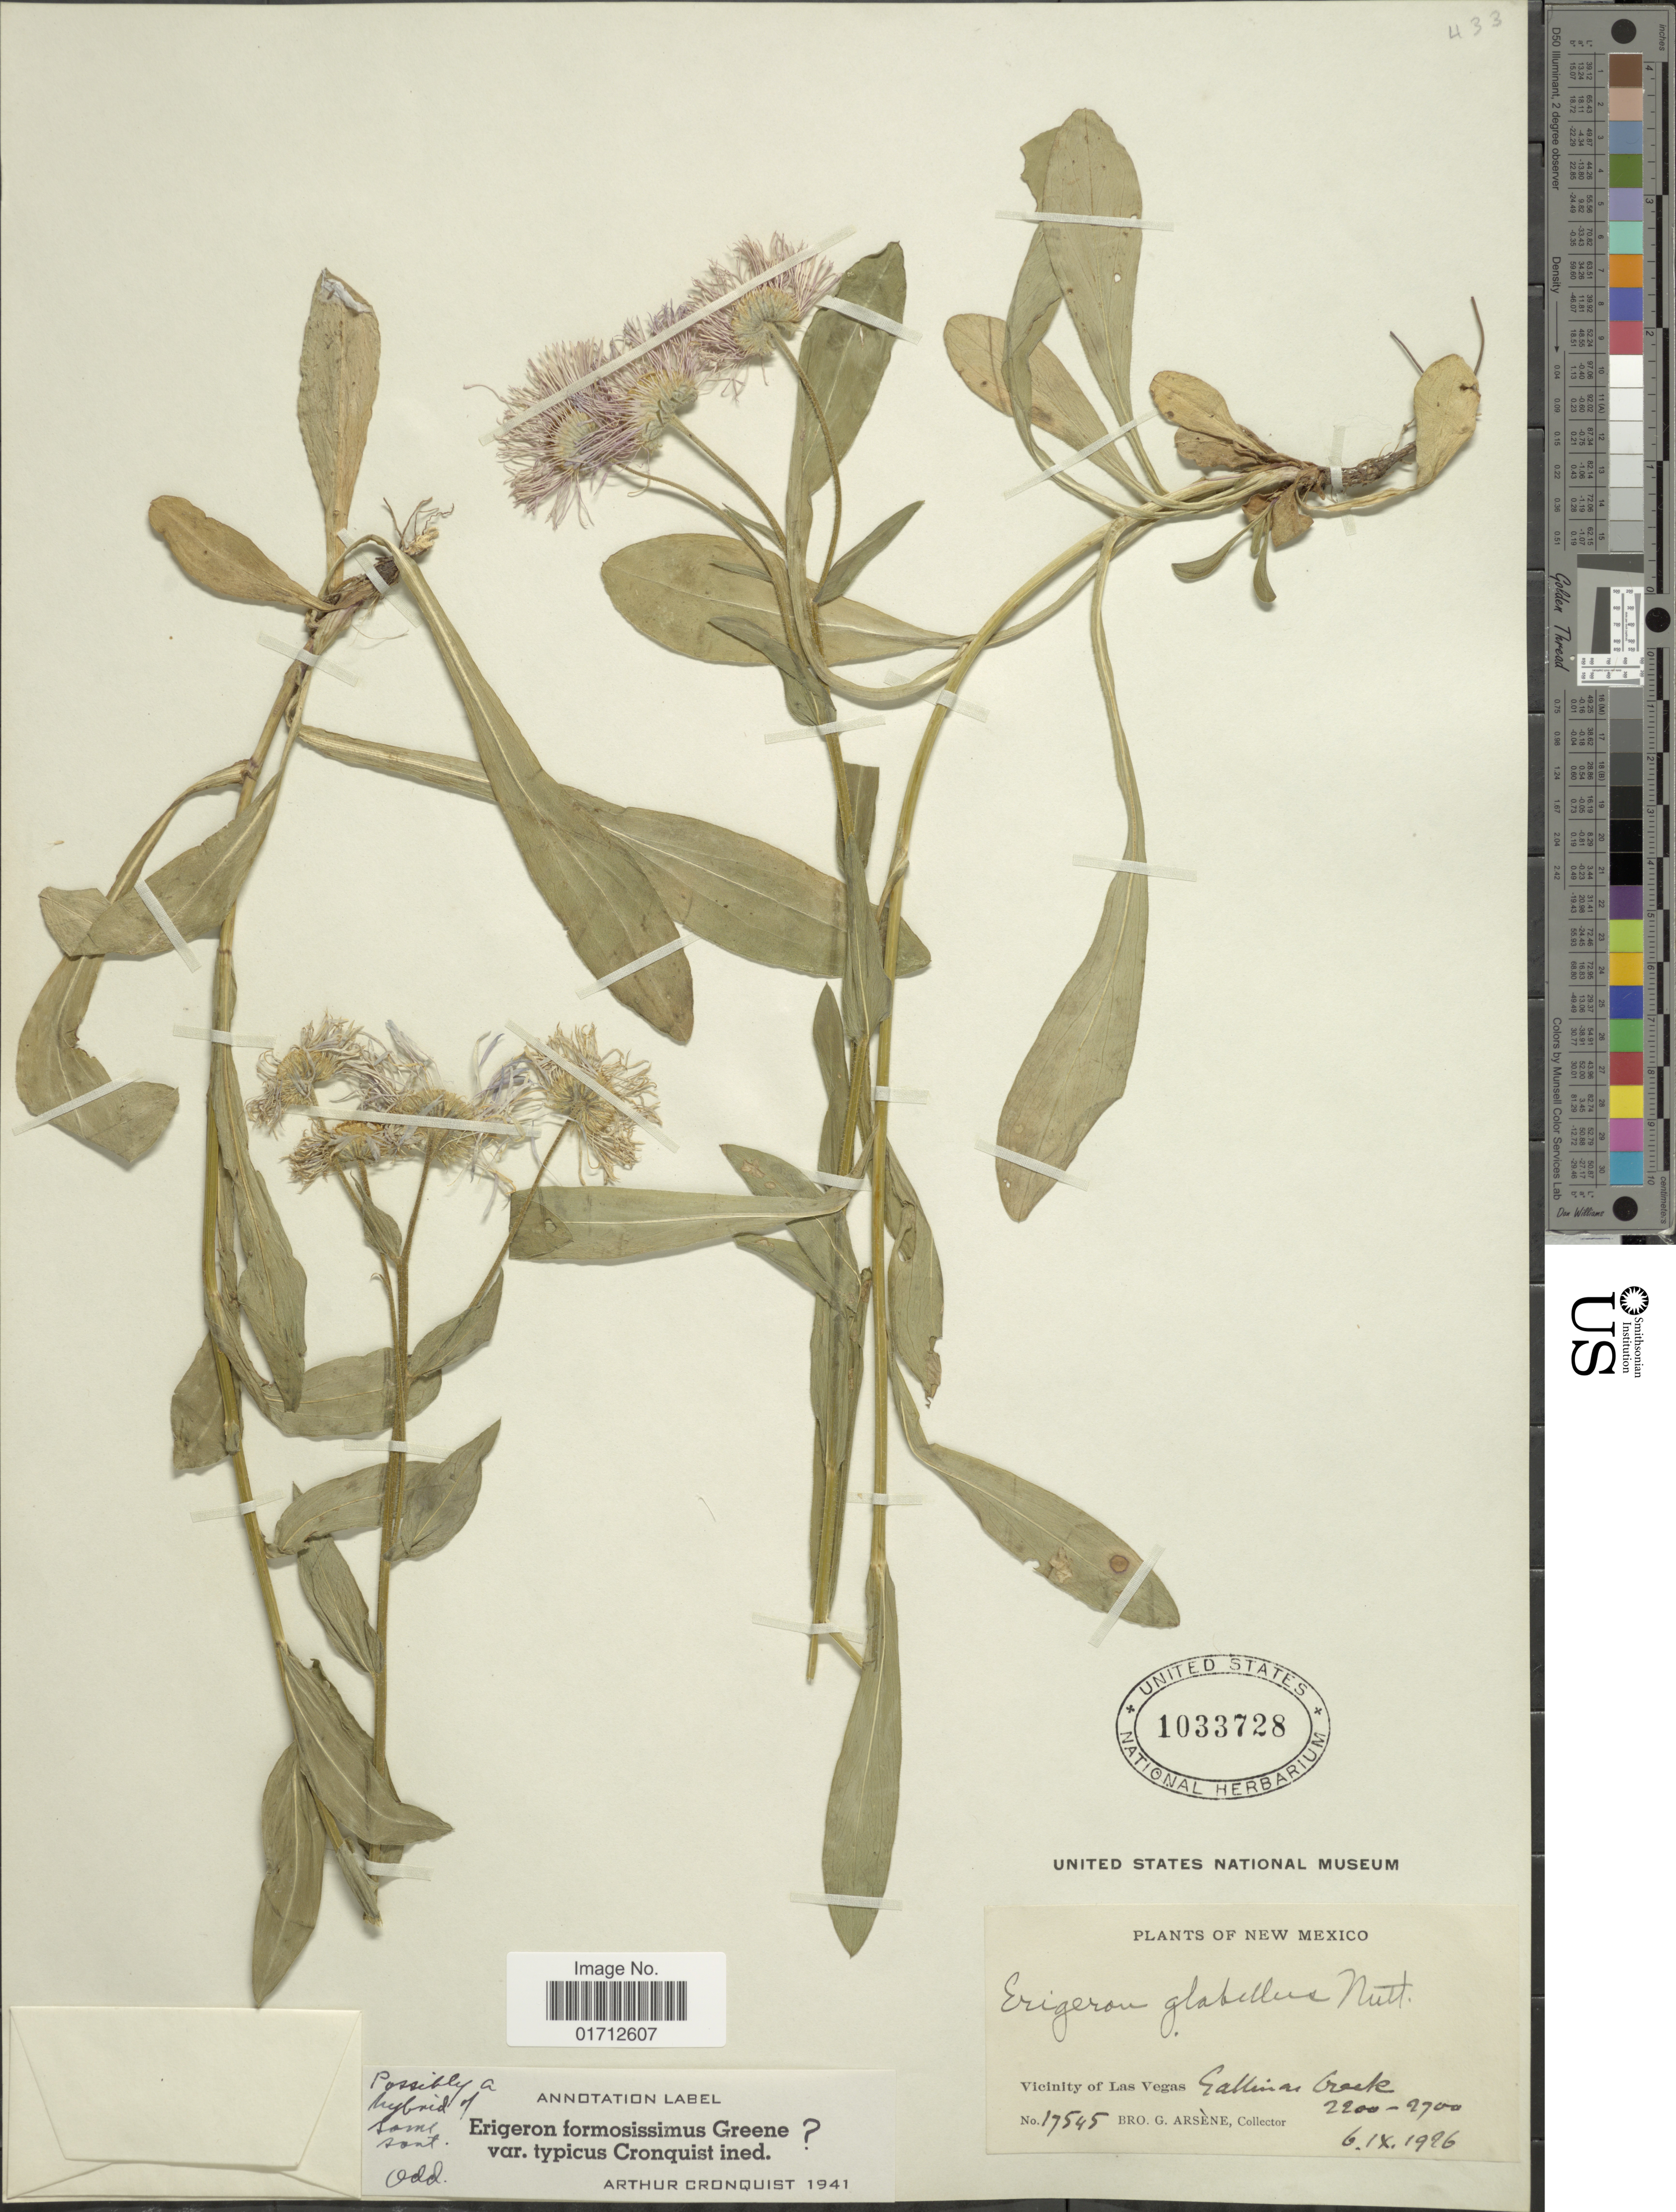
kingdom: Plantae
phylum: Tracheophyta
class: Magnoliopsida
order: Asterales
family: Asteraceae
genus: Erigeron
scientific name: Erigeron formosissimus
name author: Greene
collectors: Bro. G. Arsène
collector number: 17545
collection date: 1929-09-06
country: United States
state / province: New Mexico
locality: Vicinity of Las Vegas, Ealinas Creek.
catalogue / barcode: US 1033728